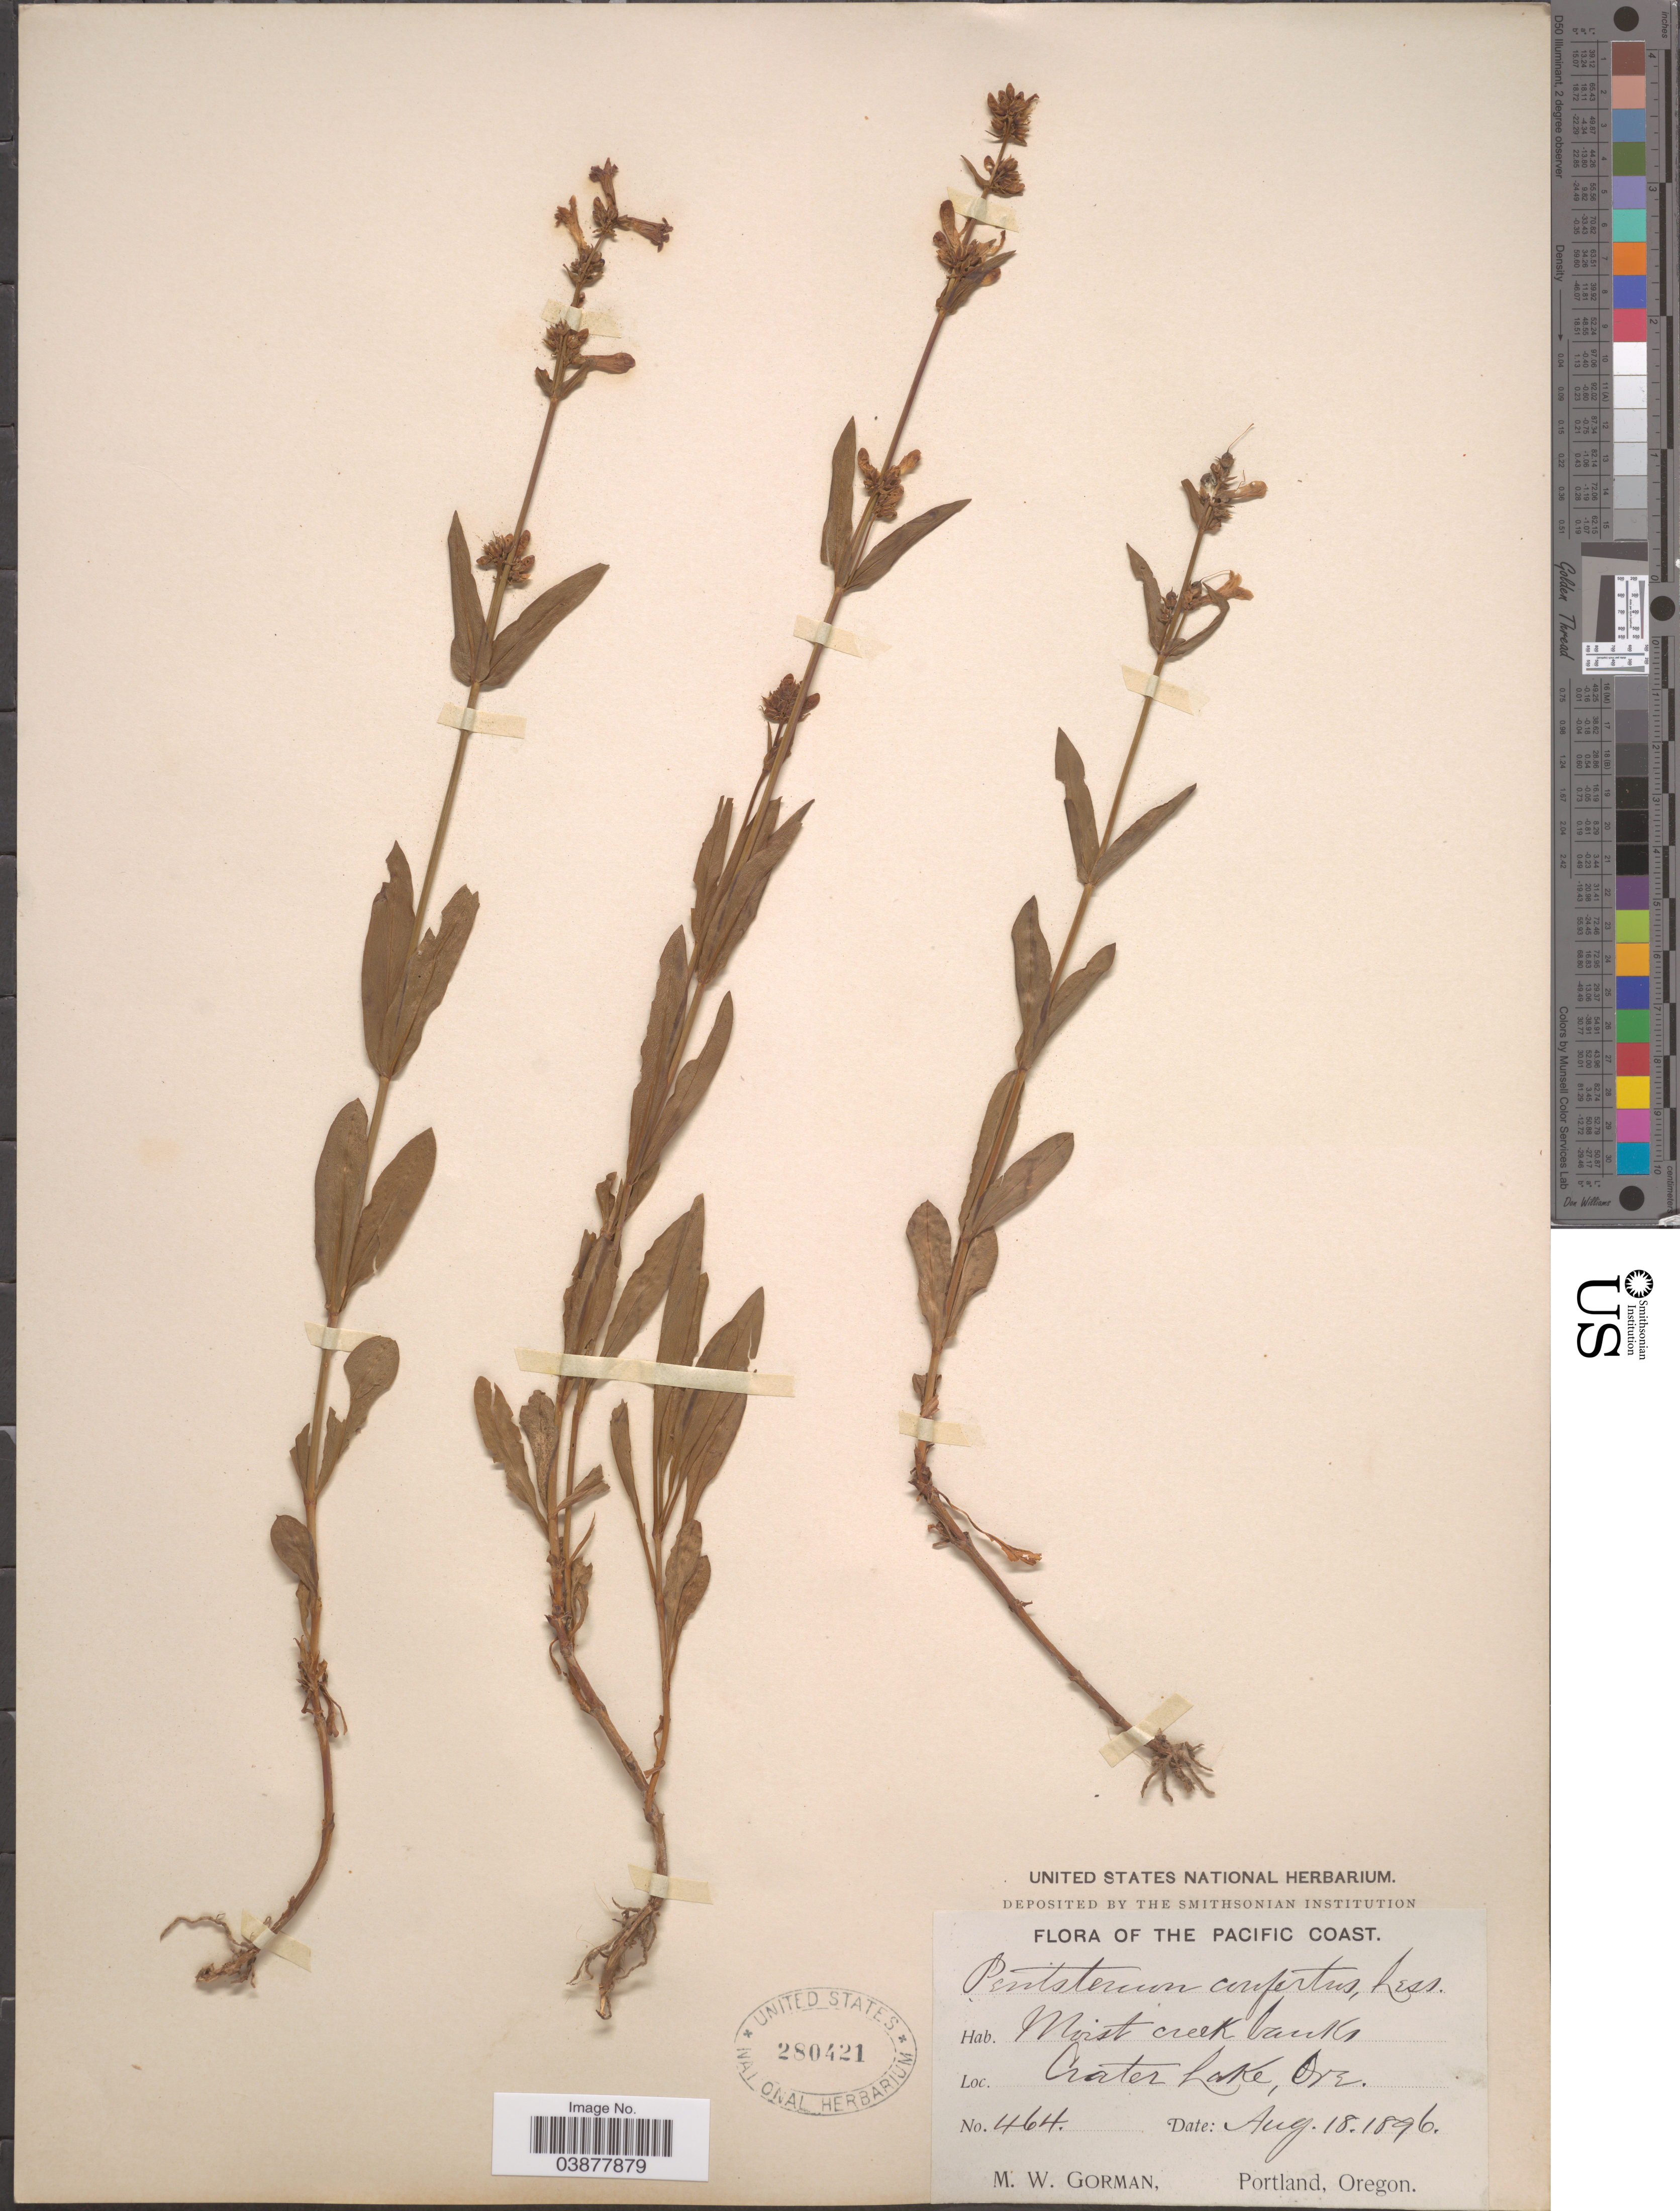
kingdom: Plantae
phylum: Tracheophyta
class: Magnoliopsida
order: Lamiales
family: Plantaginaceae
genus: Penstemon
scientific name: Penstemon rydbergii var. oreocharis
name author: (Greene) N.H. Holmgren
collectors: M. W. Gorman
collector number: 464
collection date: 1896-08-18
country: United States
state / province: Oregon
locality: The Pacific Coast. Crater Lake.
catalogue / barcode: US 280421